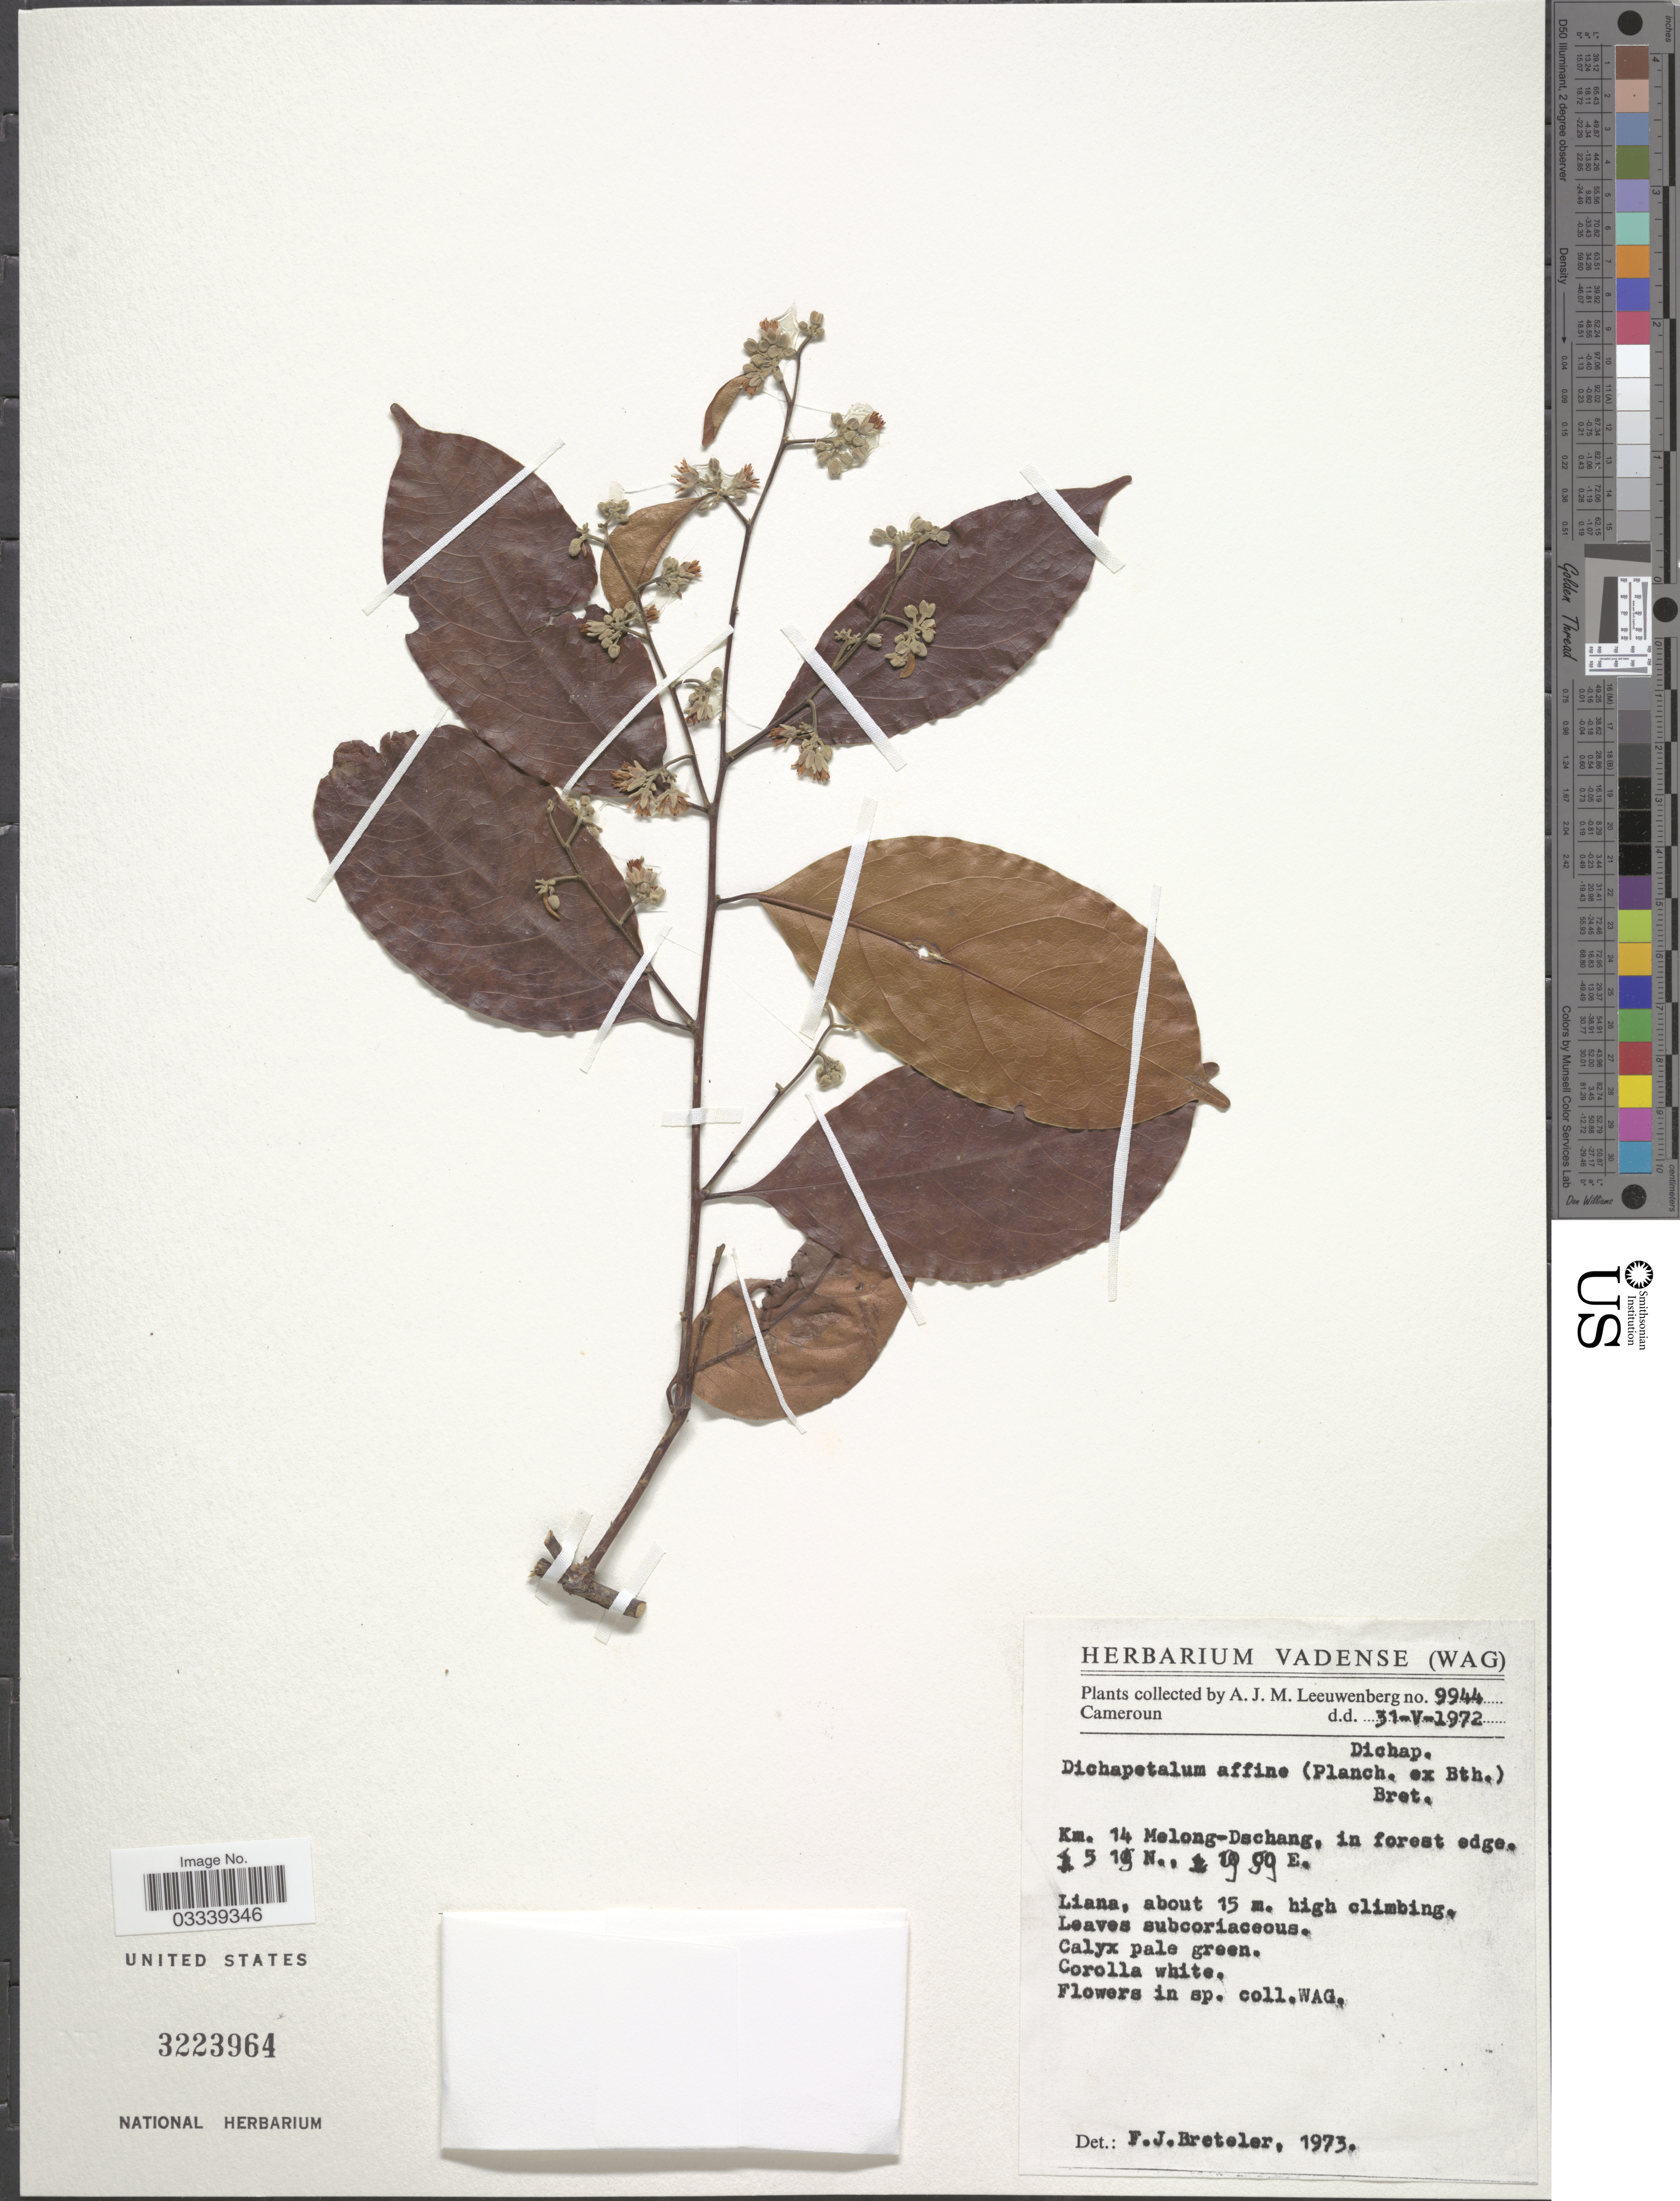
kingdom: Plantae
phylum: Tracheophyta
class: Magnoliopsida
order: Malpighiales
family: Dichapetalaceae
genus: Dichapetalum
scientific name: Dichapetalum affine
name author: (Planch. ex Benth.) Breteler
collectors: A. J. M. Leeuwenberg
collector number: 9944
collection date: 1972-05-31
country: Cameroon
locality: Km. 14 Melong-Dschang.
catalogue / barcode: US 3223964